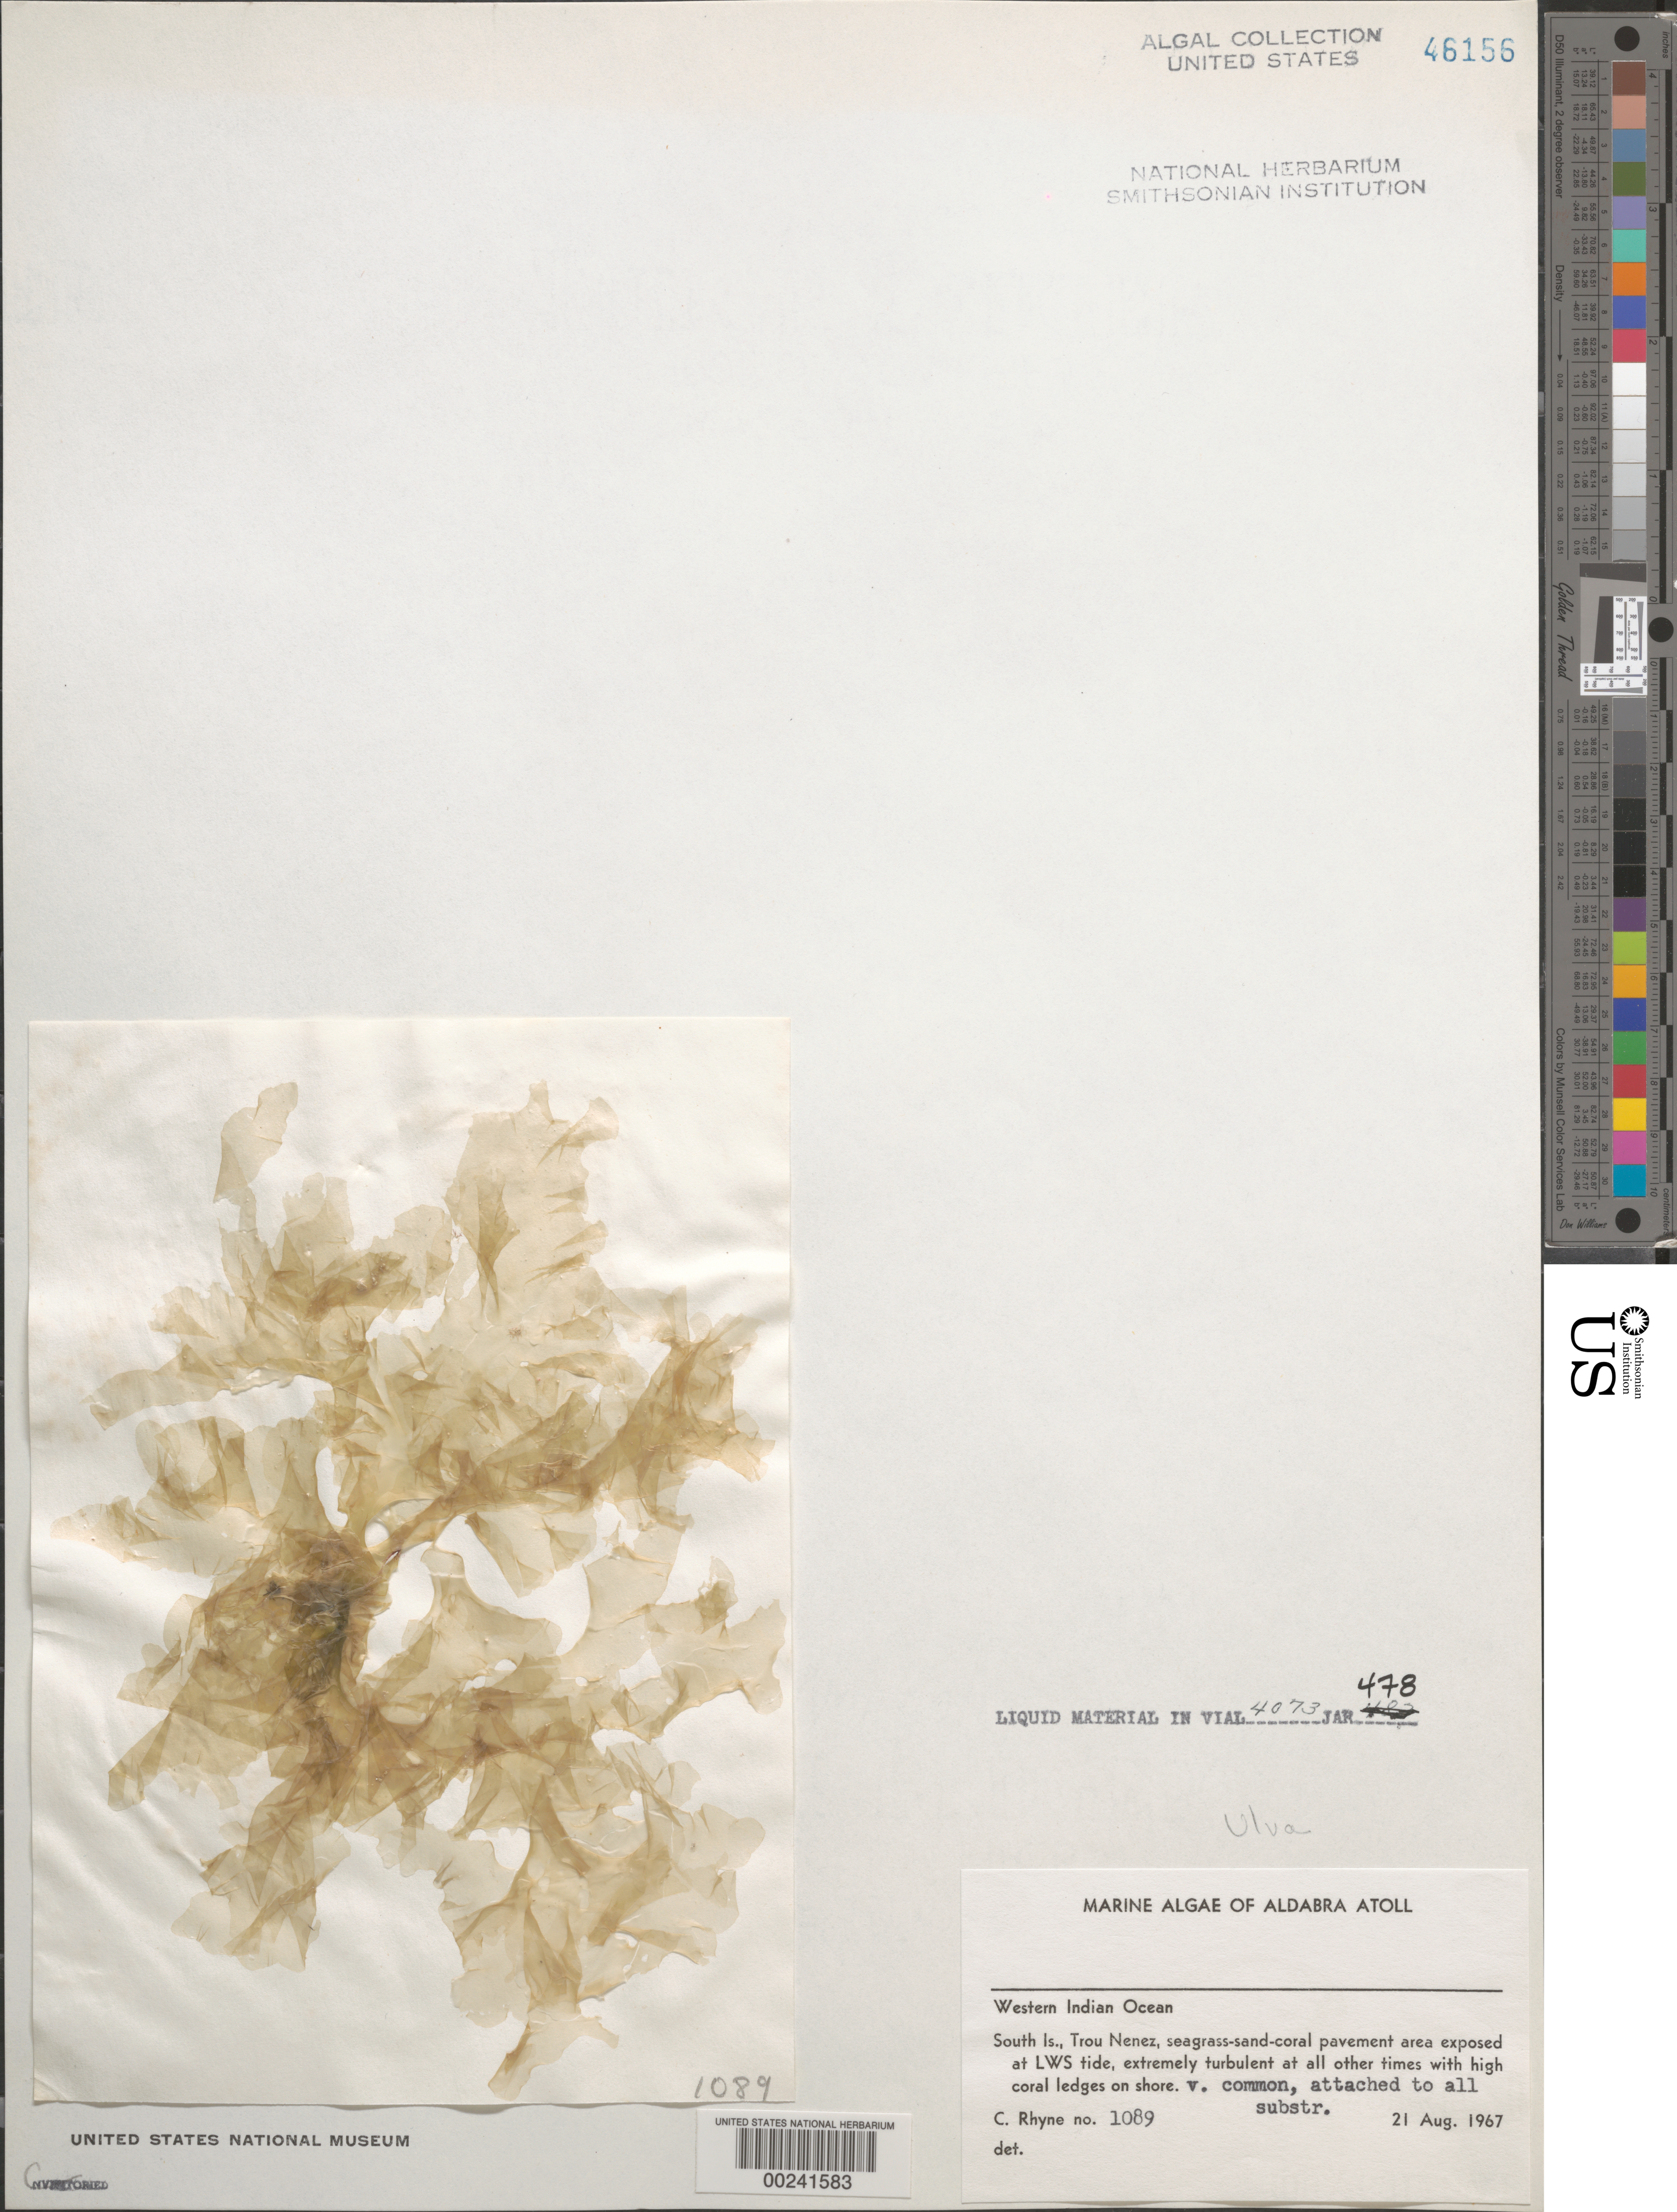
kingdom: Plantae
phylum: Chlorophyta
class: Ulvophyceae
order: Ulvales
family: Ulvaceae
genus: Ulva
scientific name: Ulva sp.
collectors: C. Rhyne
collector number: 1089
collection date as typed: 21 Aug 1967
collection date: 1967-08-21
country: Seychelles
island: Aldabra Atoll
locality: Trou Nenez, South Islet.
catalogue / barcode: US 46156